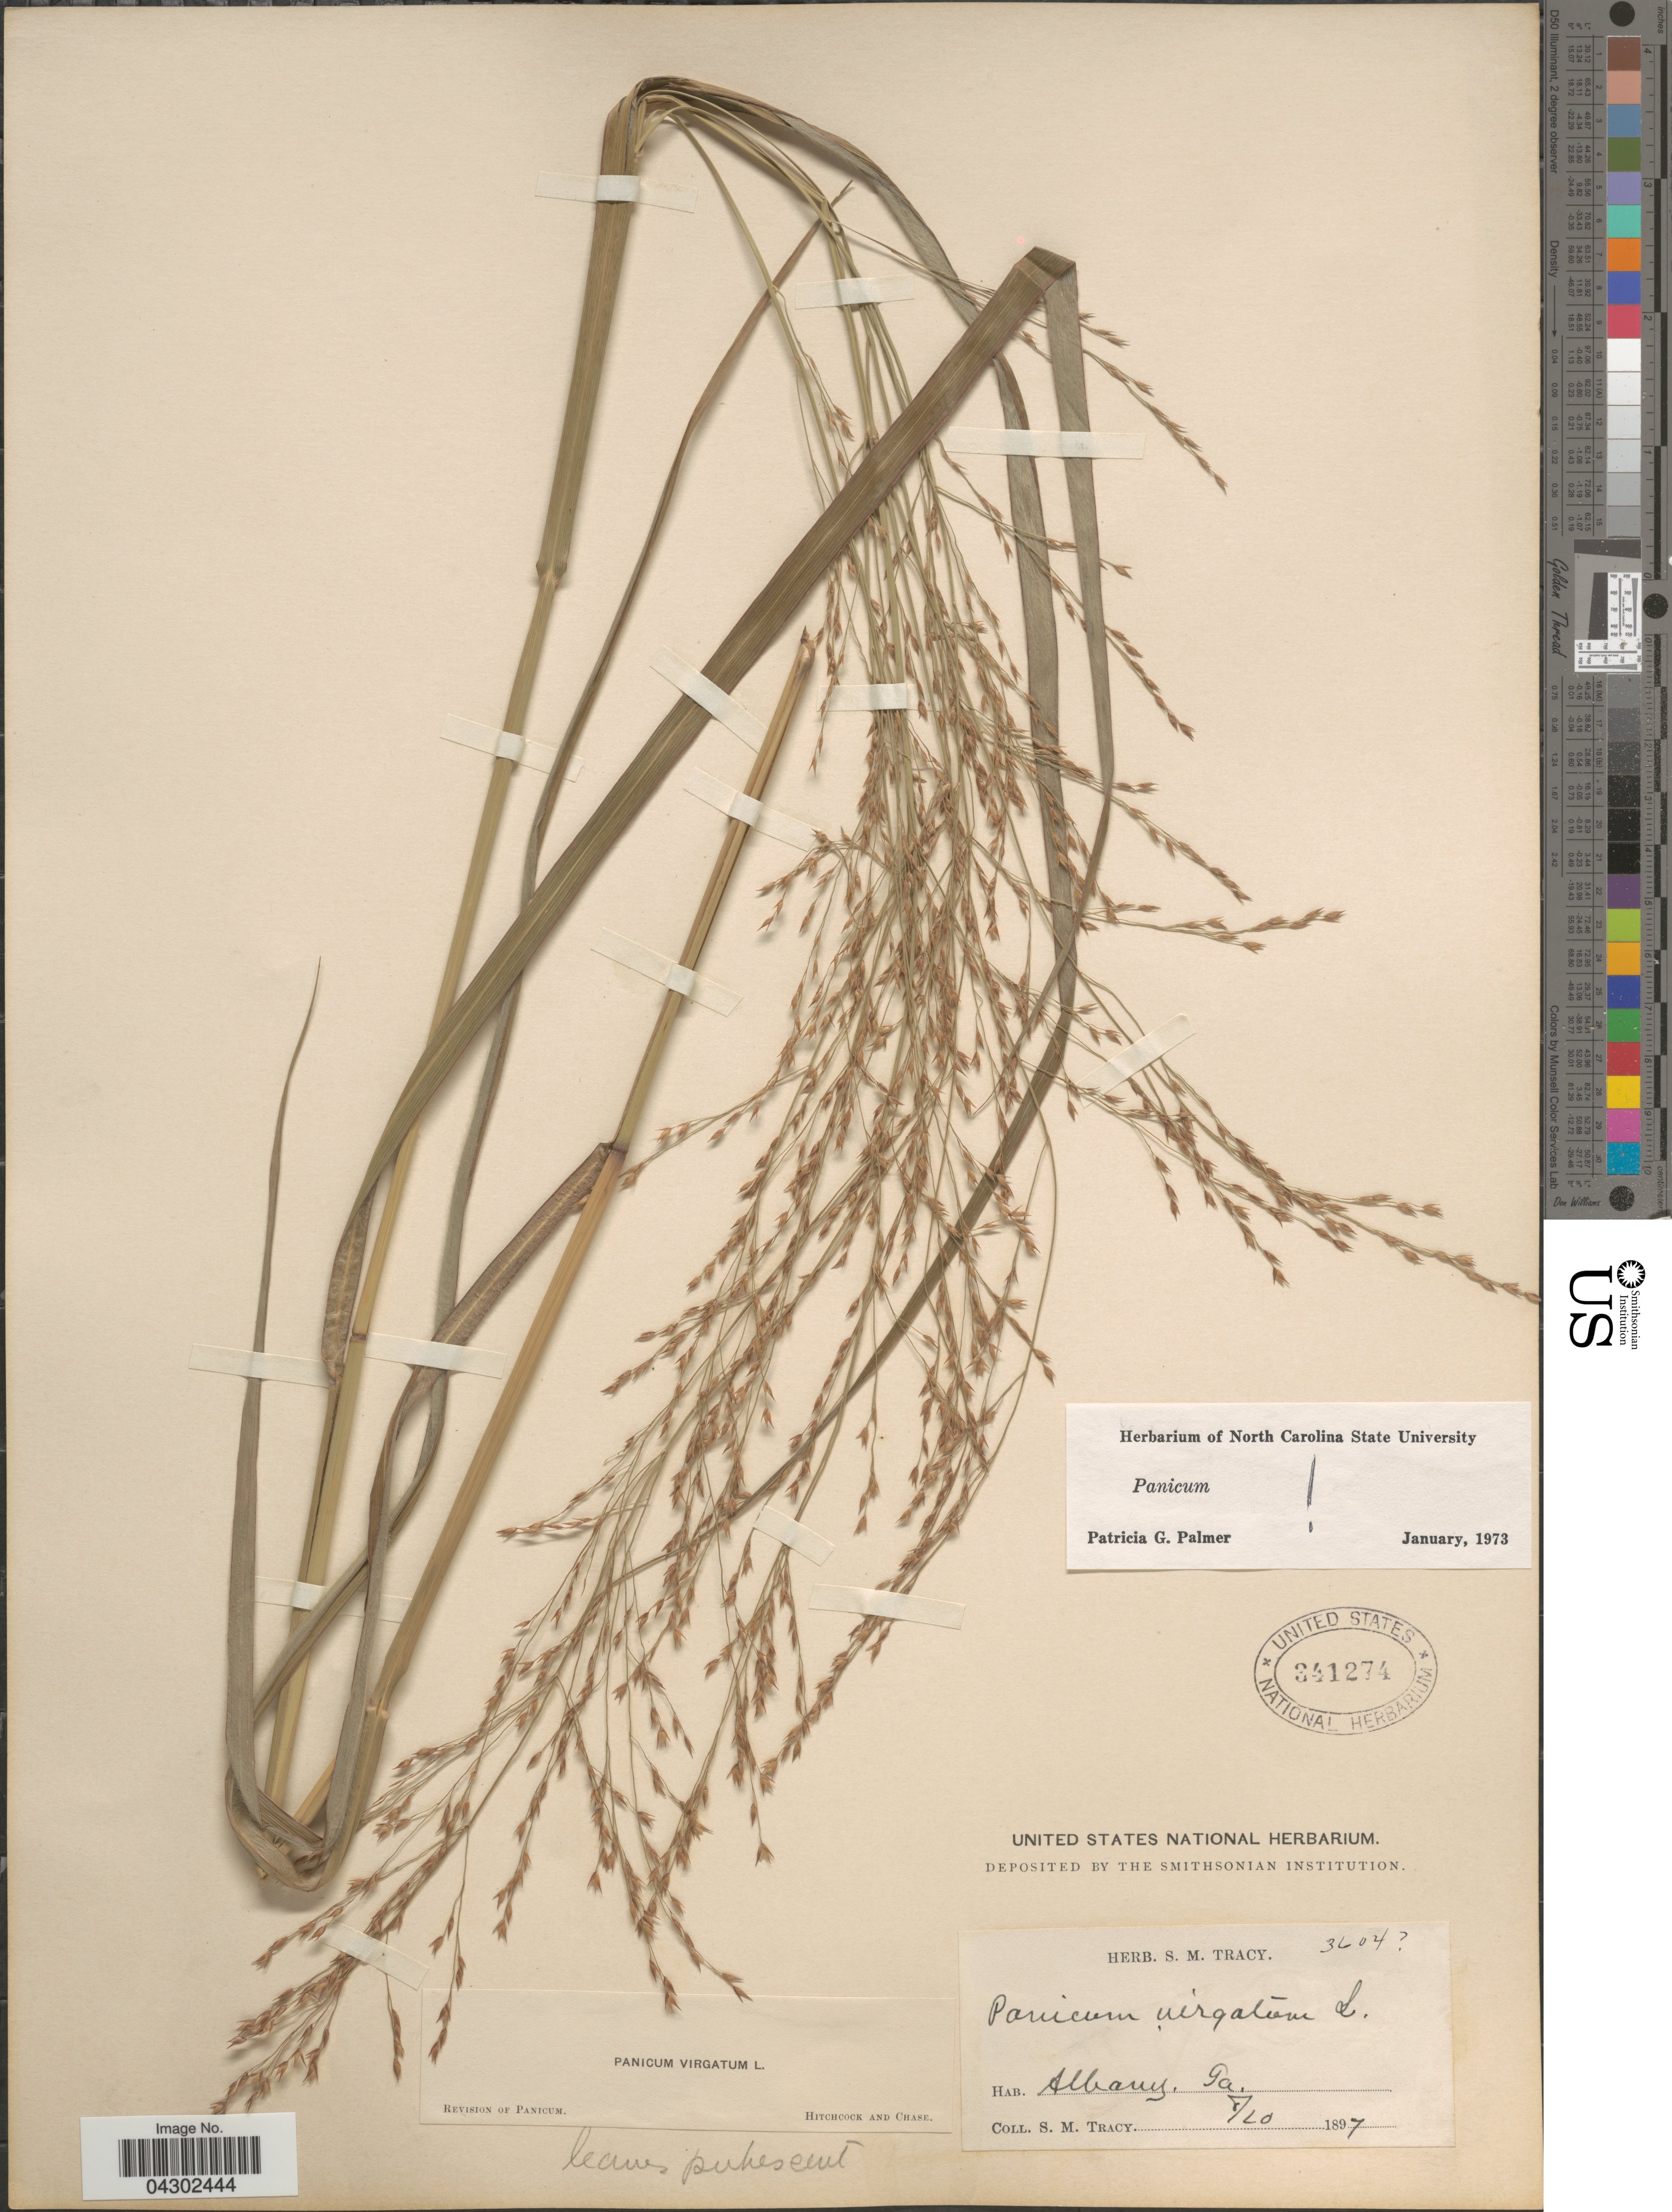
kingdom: Plantae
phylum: Tracheophyta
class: Liliopsida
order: Poales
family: Poaceae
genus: Panicum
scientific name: Panicum virgatum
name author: L.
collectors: S. M. Tracy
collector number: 3604?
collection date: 1897-08-20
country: United States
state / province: Georgia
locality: Albany.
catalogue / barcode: US 341274